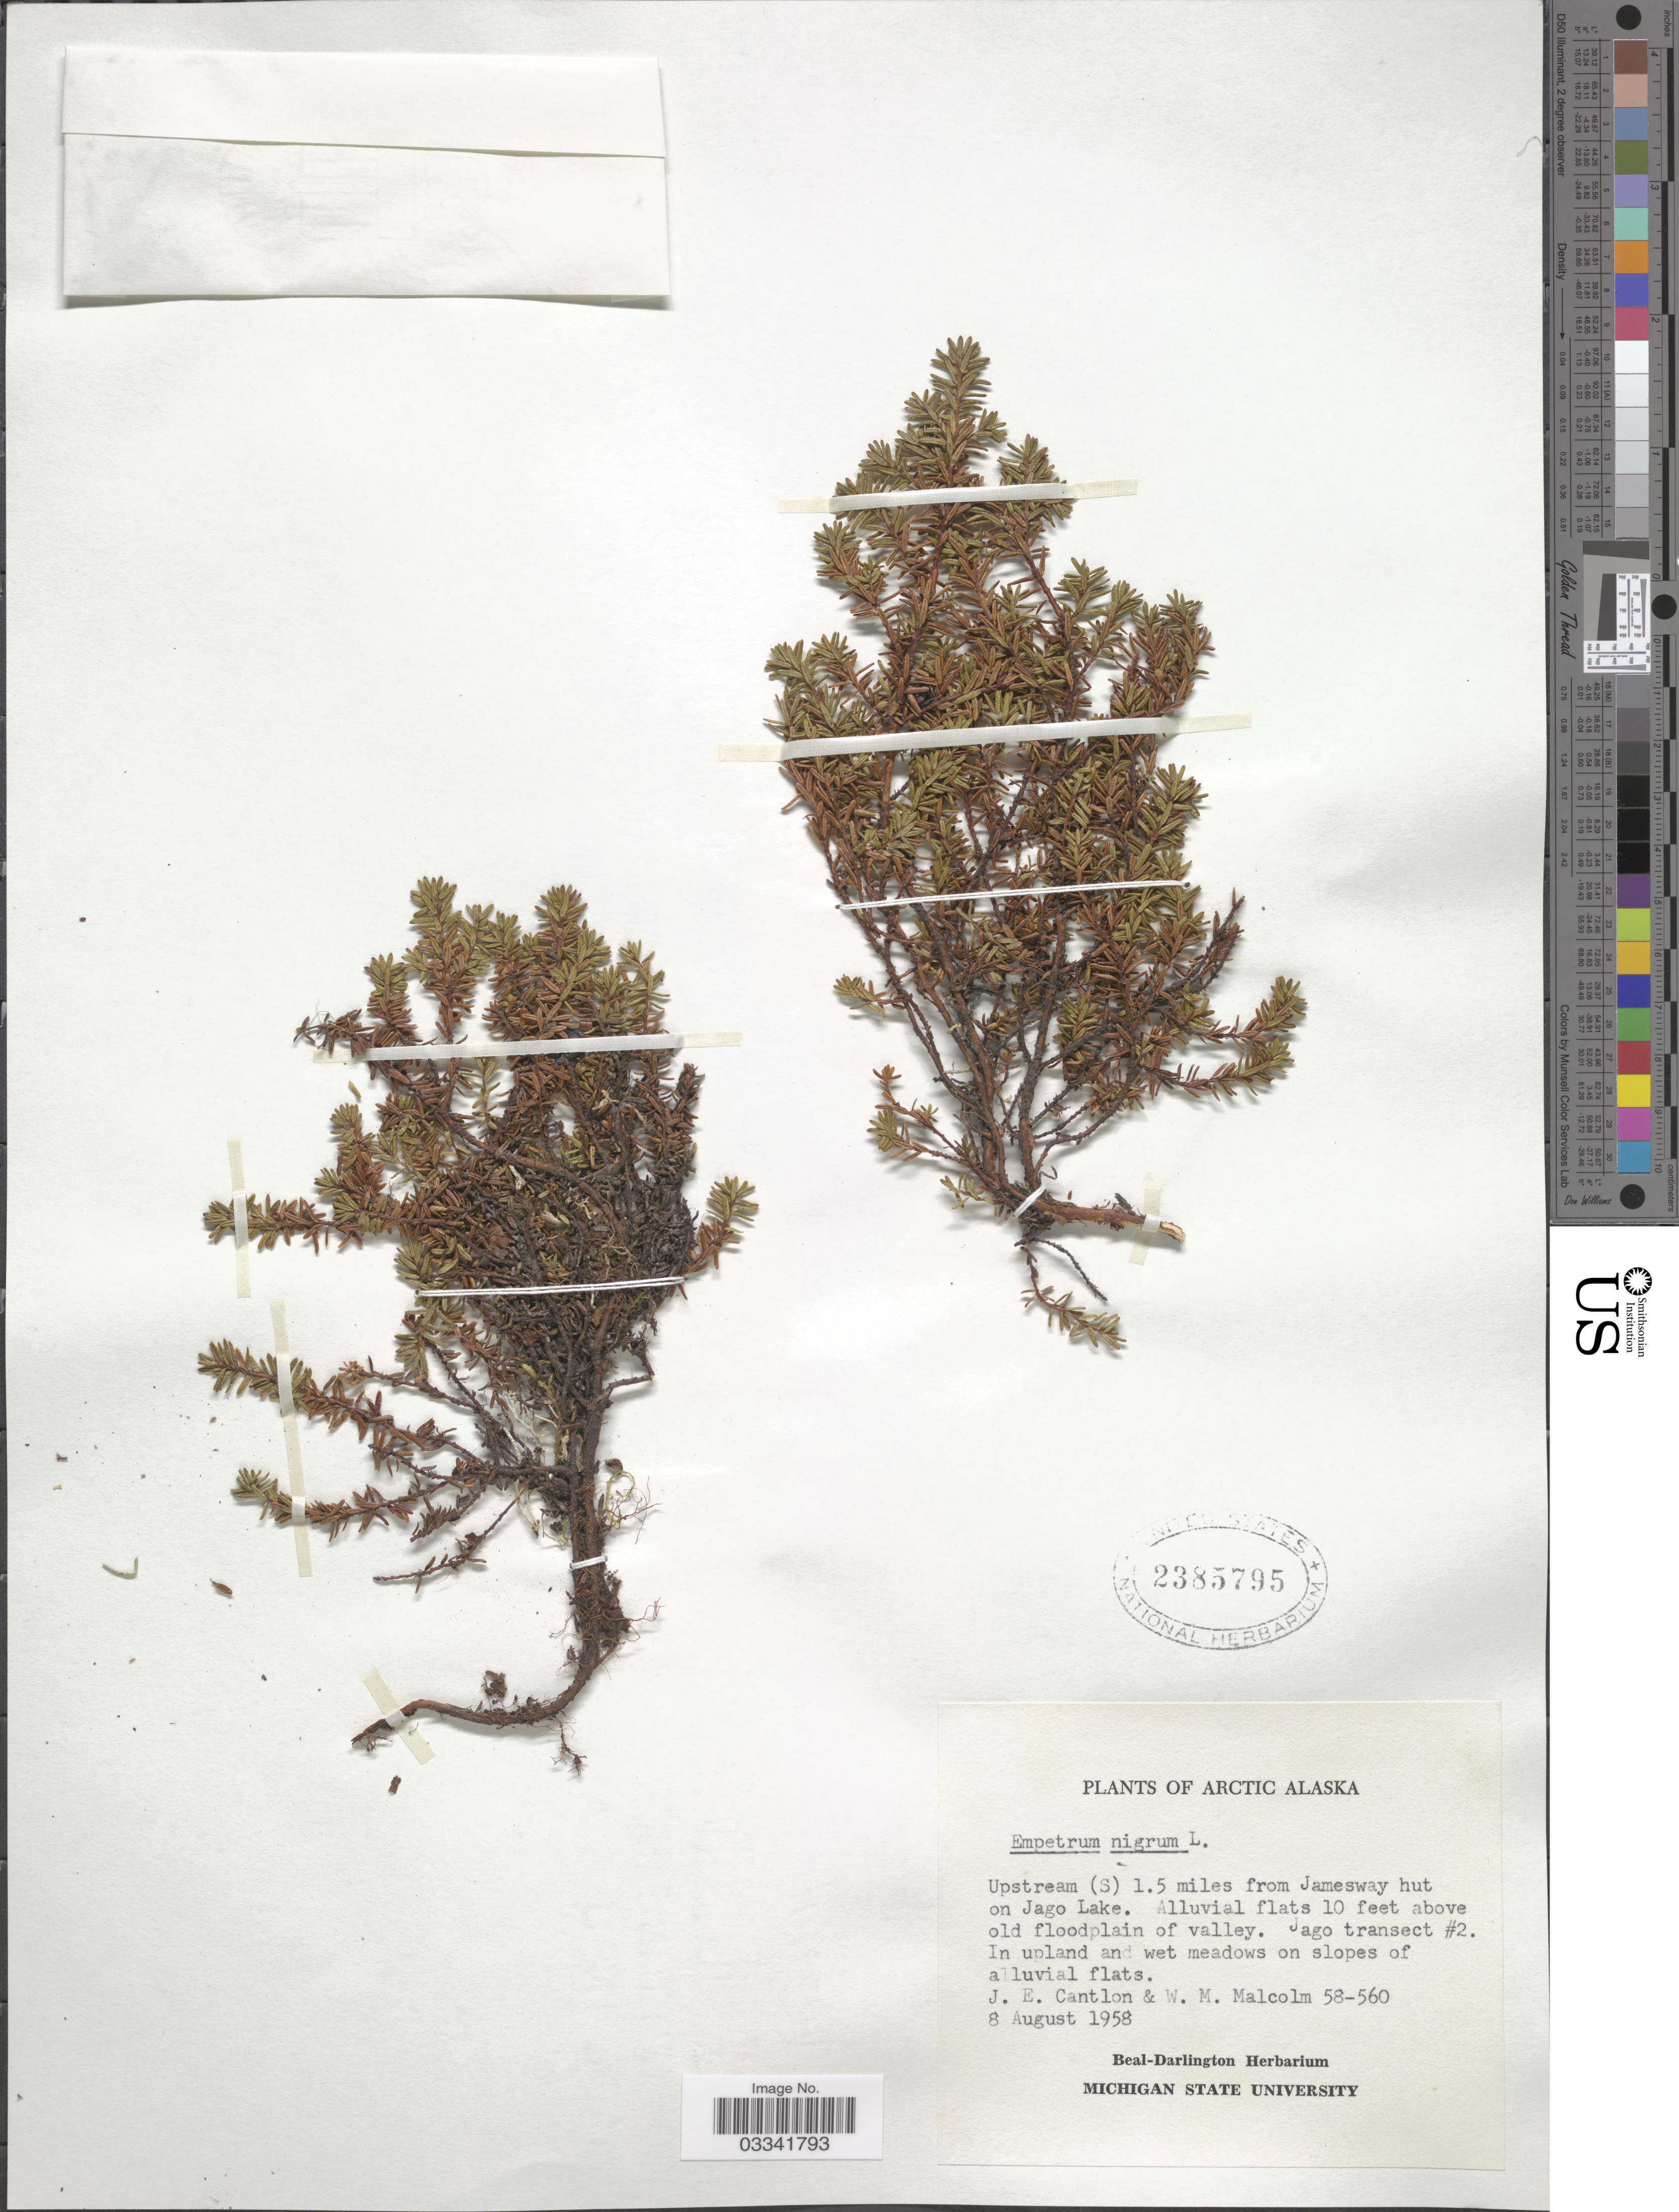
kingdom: Plantae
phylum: Tracheophyta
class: Magnoliopsida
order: Ericales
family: Ericaceae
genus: Empetrum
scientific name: Empetrum nigrum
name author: L.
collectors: J. Cantlon & W. Malcolm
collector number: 58-560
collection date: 1958-08-08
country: United States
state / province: Alaska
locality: Arctic Alaska. Upstream (S) 1.5 miles from Jamesway hut on Jago Lake. Jago transect #2.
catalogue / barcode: US 2385795